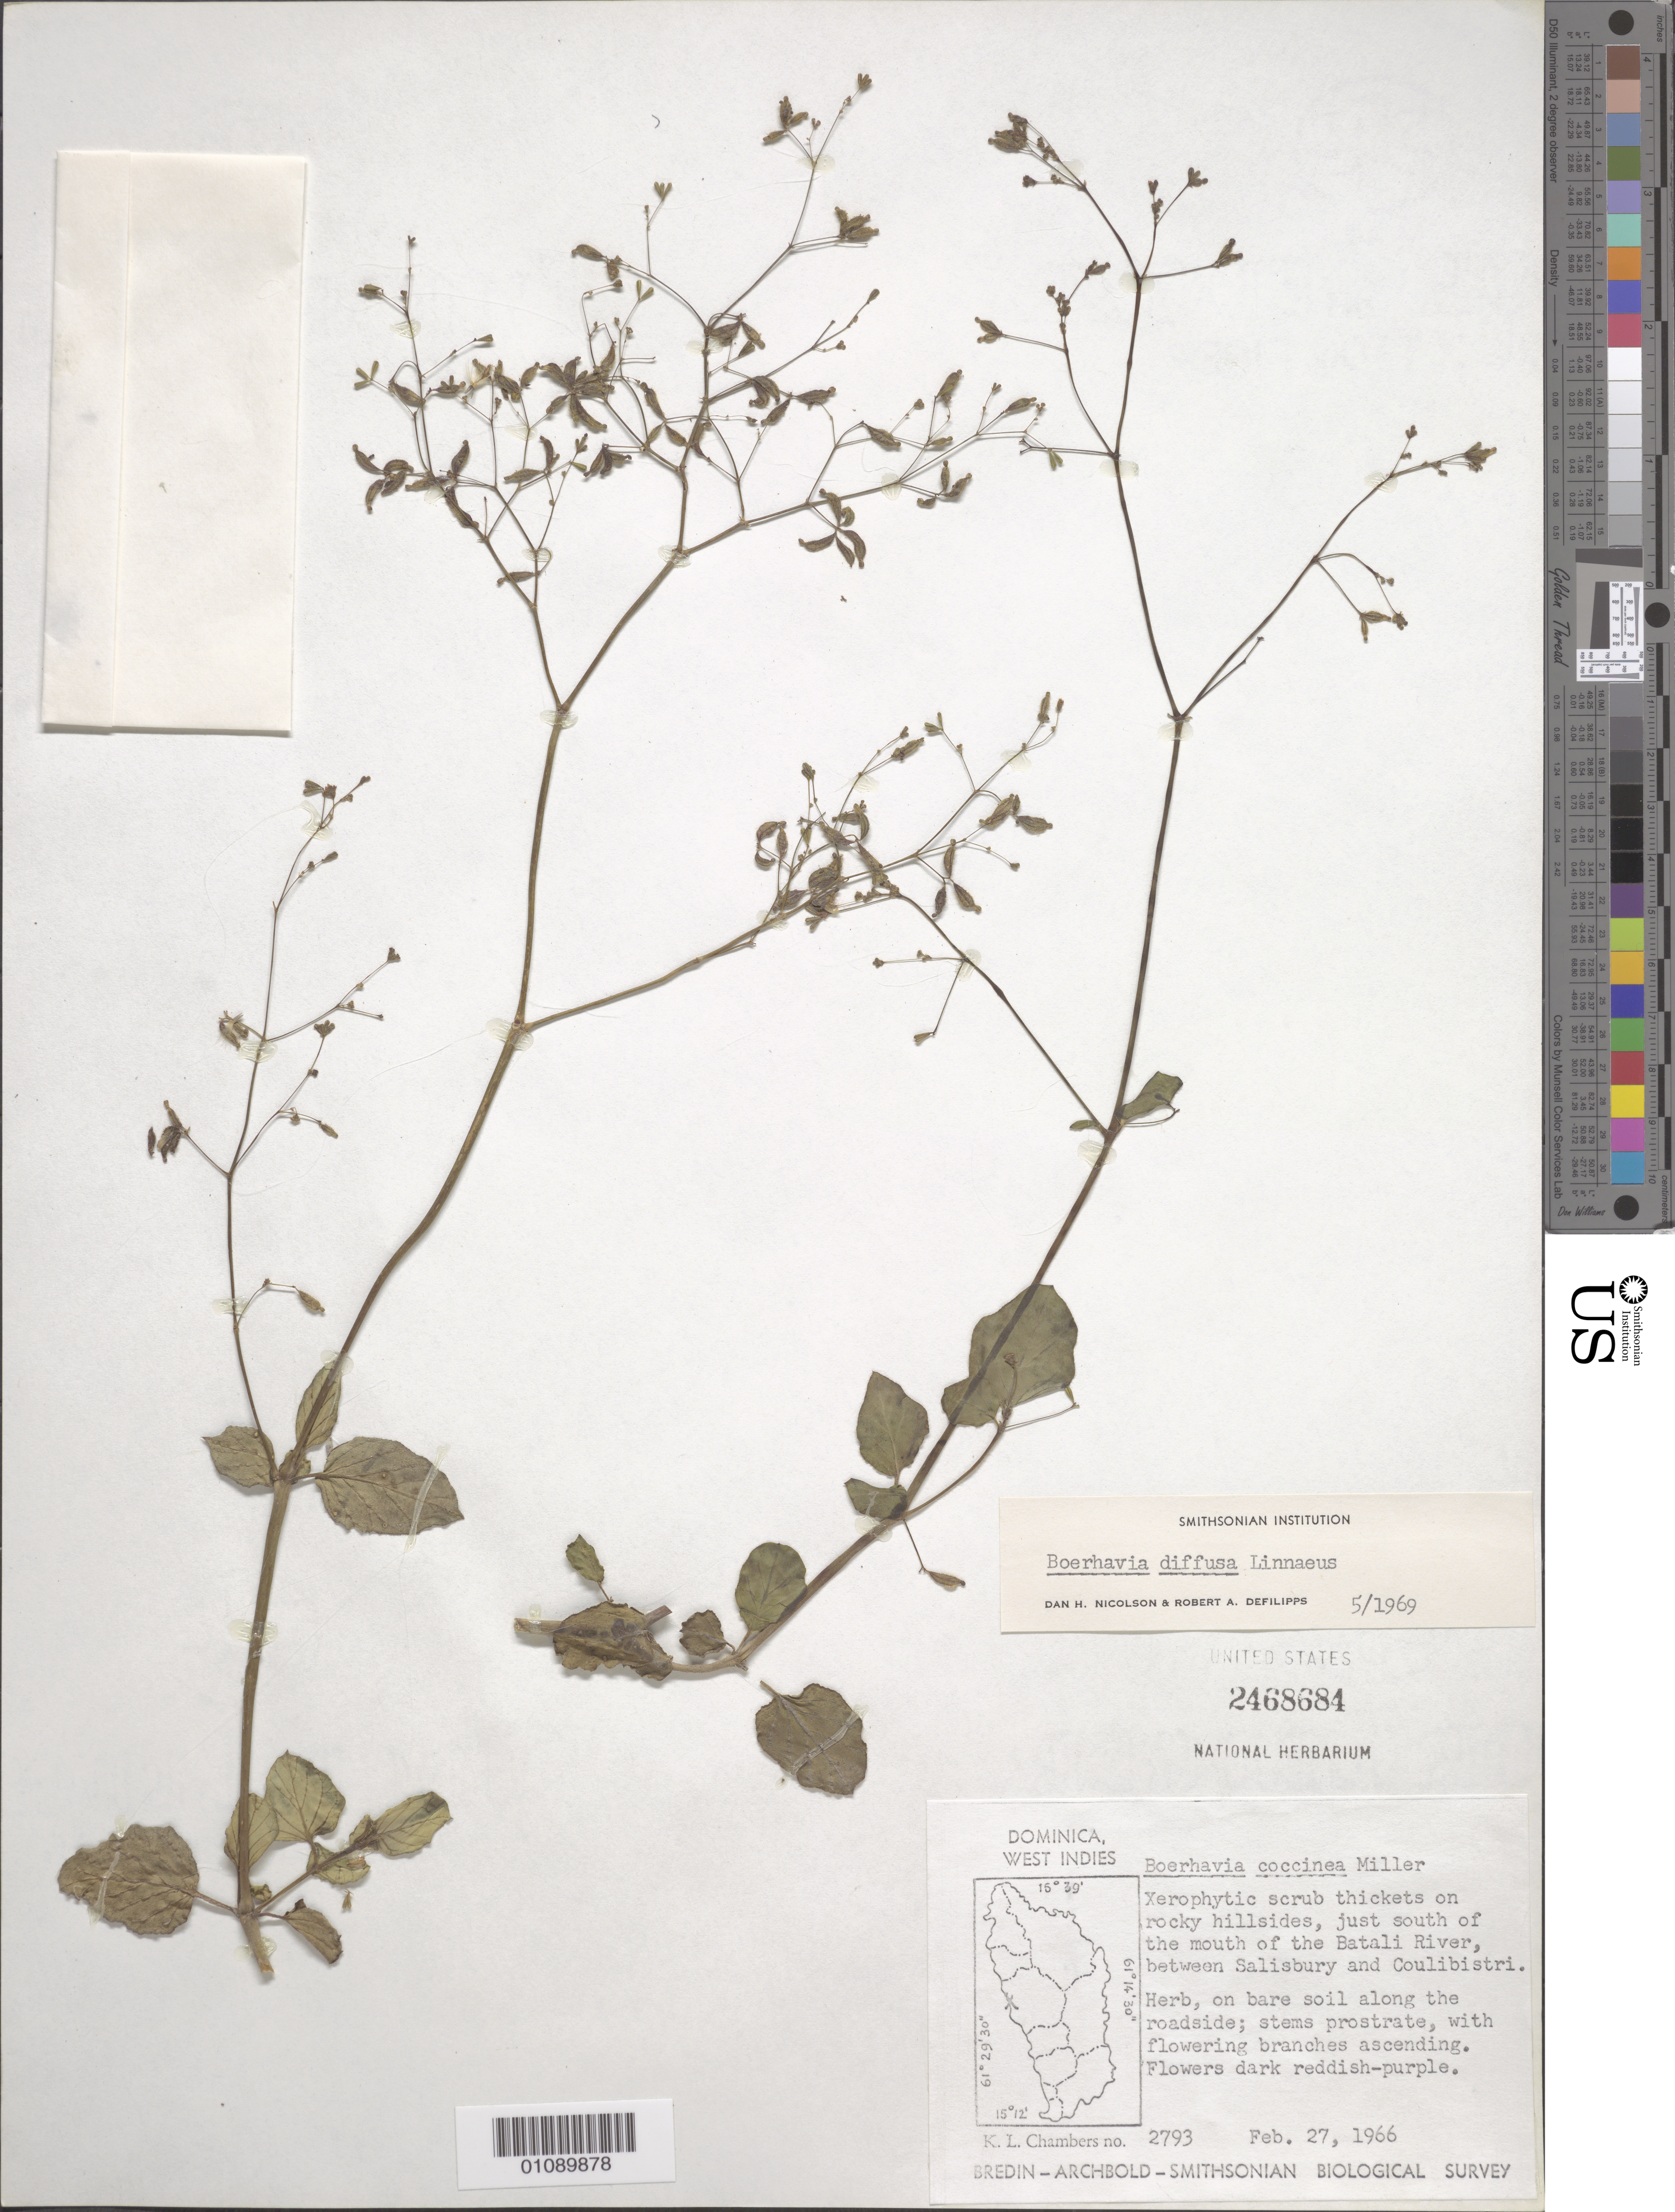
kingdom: Plantae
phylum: Tracheophyta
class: Magnoliopsida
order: Caryophyllales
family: Nyctaginaceae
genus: Boerhavia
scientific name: Boerhavia coccinea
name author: Mill.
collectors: K. L. Chambers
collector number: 2793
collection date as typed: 27 Feb 1966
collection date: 1966-02-27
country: Dominica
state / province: St. Joseph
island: Dominica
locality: Between Salisbury and Coulibistri, Just S of the mouth of the Batali River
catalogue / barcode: US 2468684